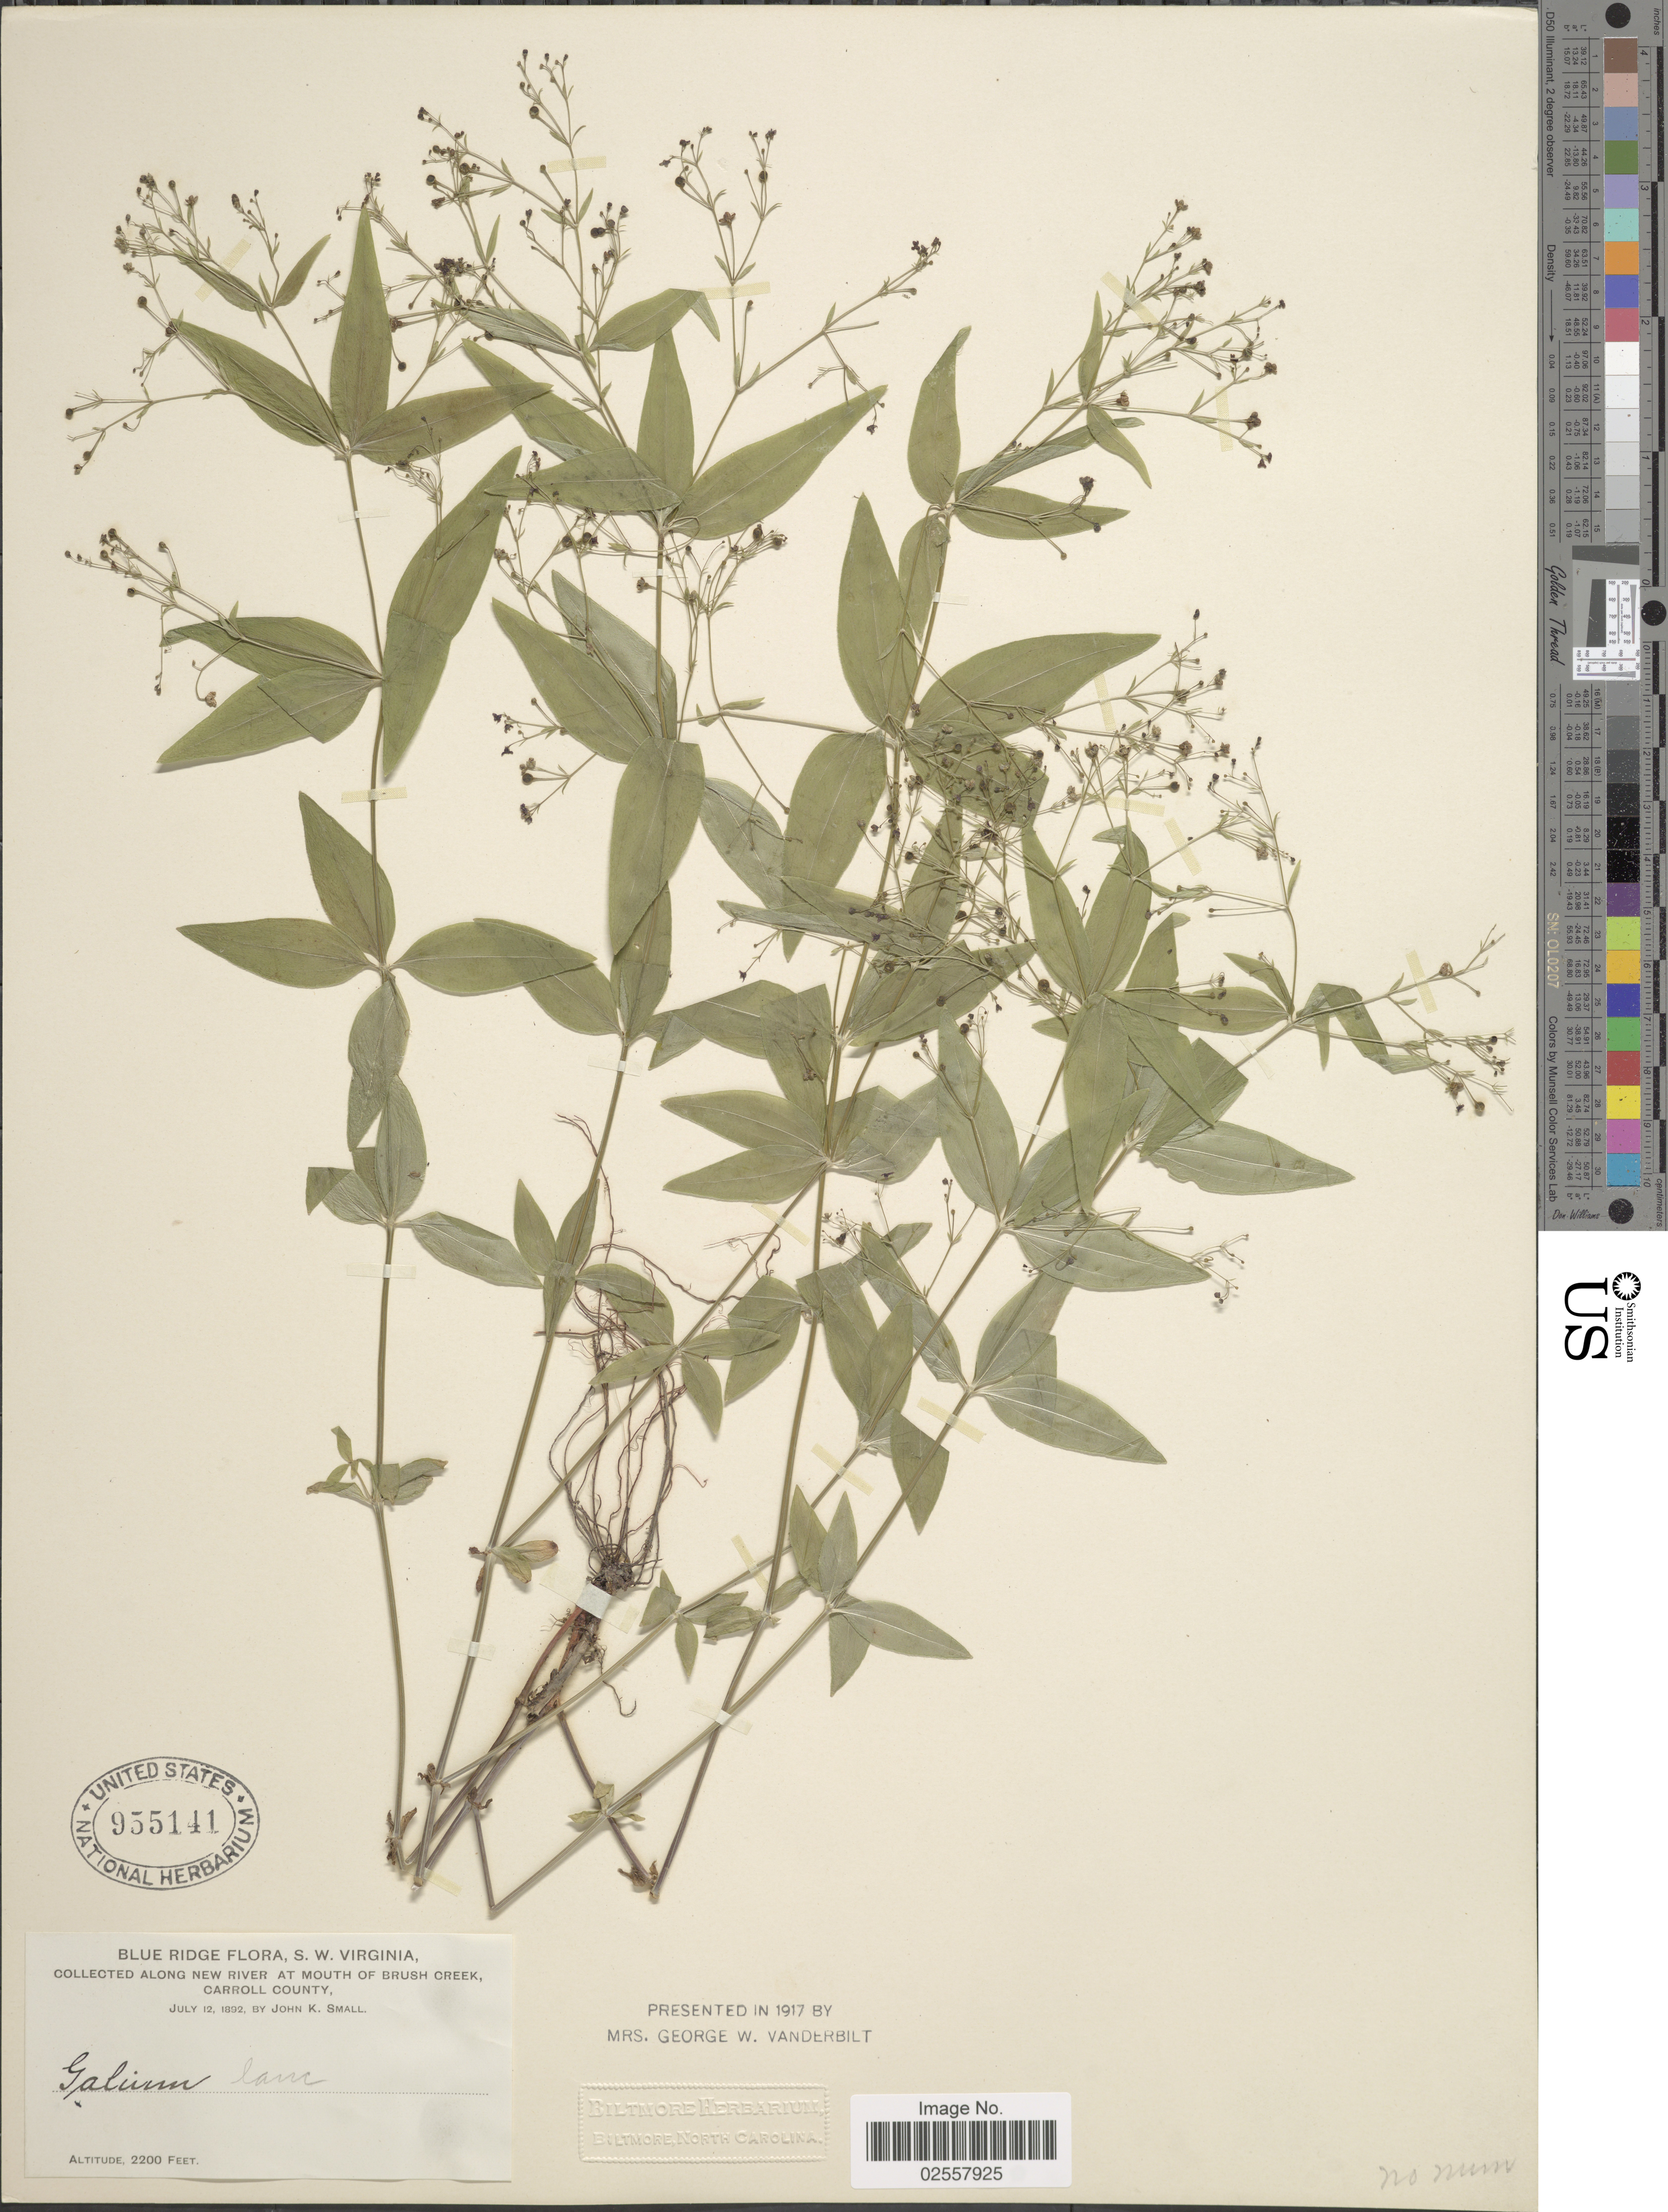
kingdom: Plantae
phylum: Tracheophyta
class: Magnoliopsida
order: Gentianales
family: Rubiaceae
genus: Galium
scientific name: Galium lanceolatum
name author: (Torr. & A. Gray) Torr.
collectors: J. K. Small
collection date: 1892-07-12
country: United States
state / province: Virginia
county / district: Carroll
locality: Blue Ridge, S.W. Virginia, along New River at Mouth of Brush Creek.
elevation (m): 671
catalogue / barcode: US 955141